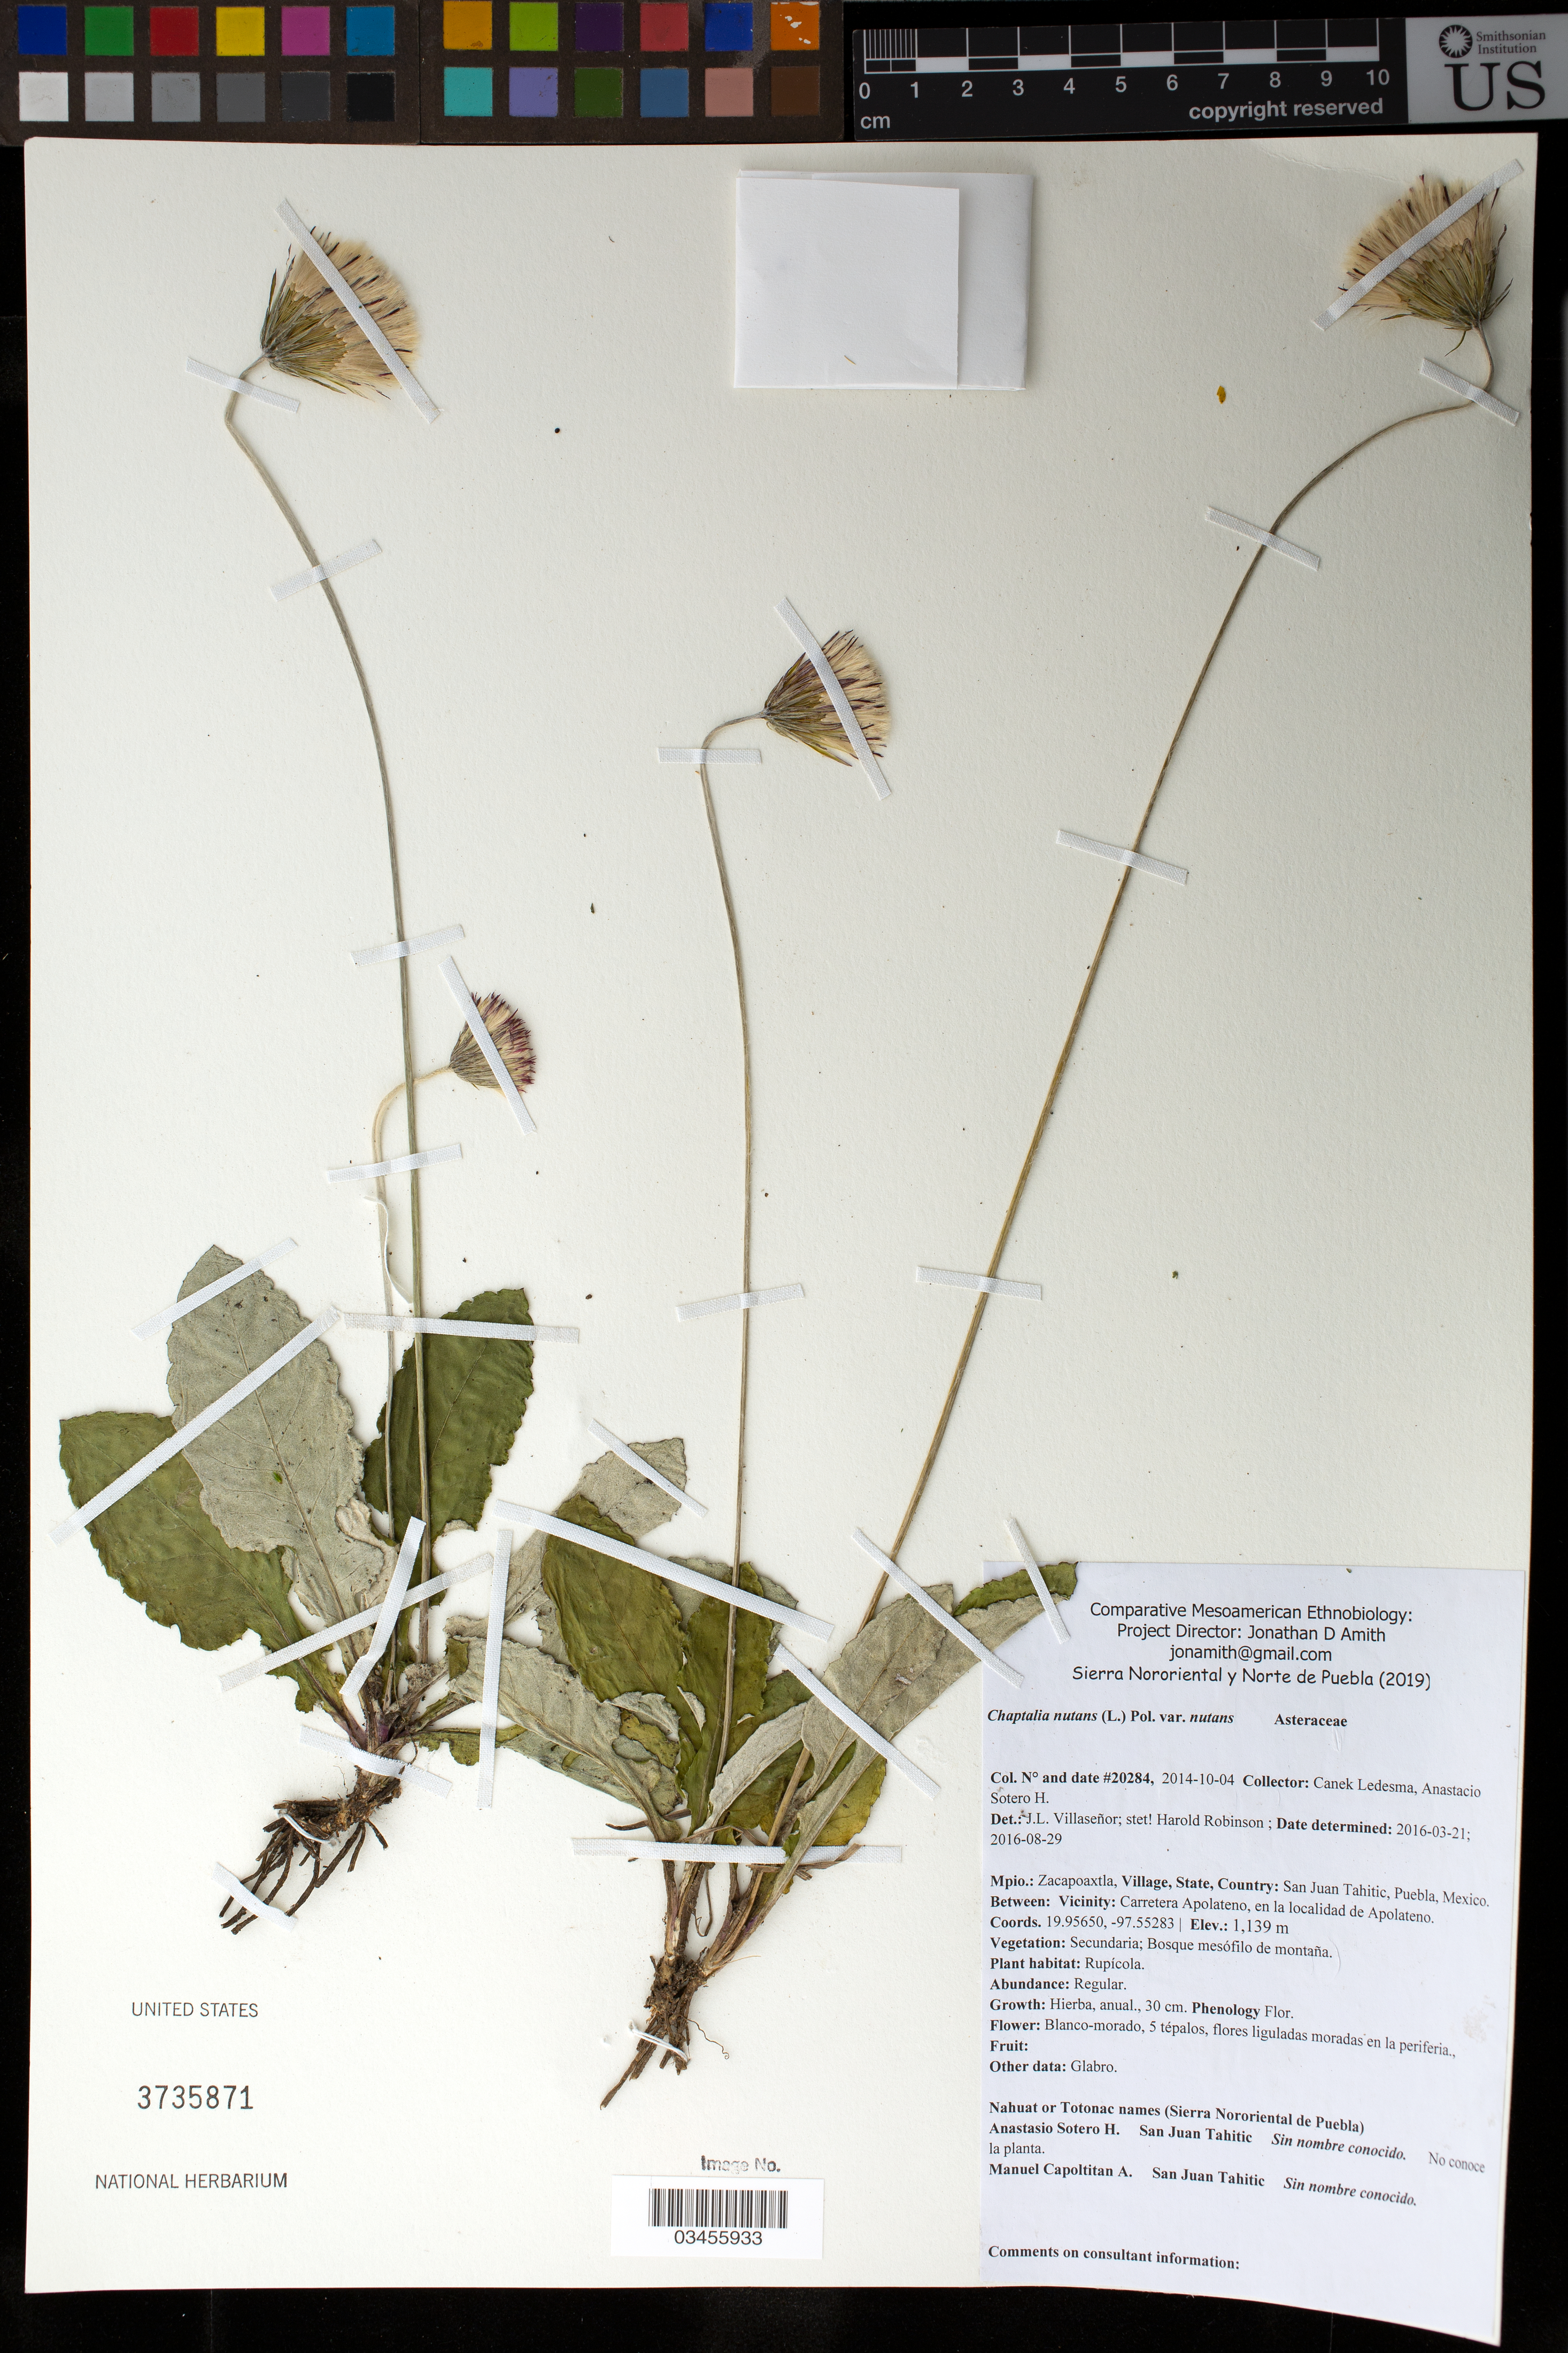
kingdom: Plantae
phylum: Tracheophyta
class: Magnoliopsida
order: Asterales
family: Asteraceae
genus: Chaptalia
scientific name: Chaptalia nutans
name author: (L.) Pol.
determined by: Robinson, Harold E., (US)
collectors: Canek Ledesma C.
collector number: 20284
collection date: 2014-10-04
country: México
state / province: Puebla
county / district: Zacapoaxtla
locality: PUEBLO: San Juan Tahitic; LOCALIDAD EXACTA: Carretera Apolateno, en la localidad de Apolateno.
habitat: Bosque mesófilo de montaña; rupícola.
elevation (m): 1139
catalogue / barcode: US 3735871